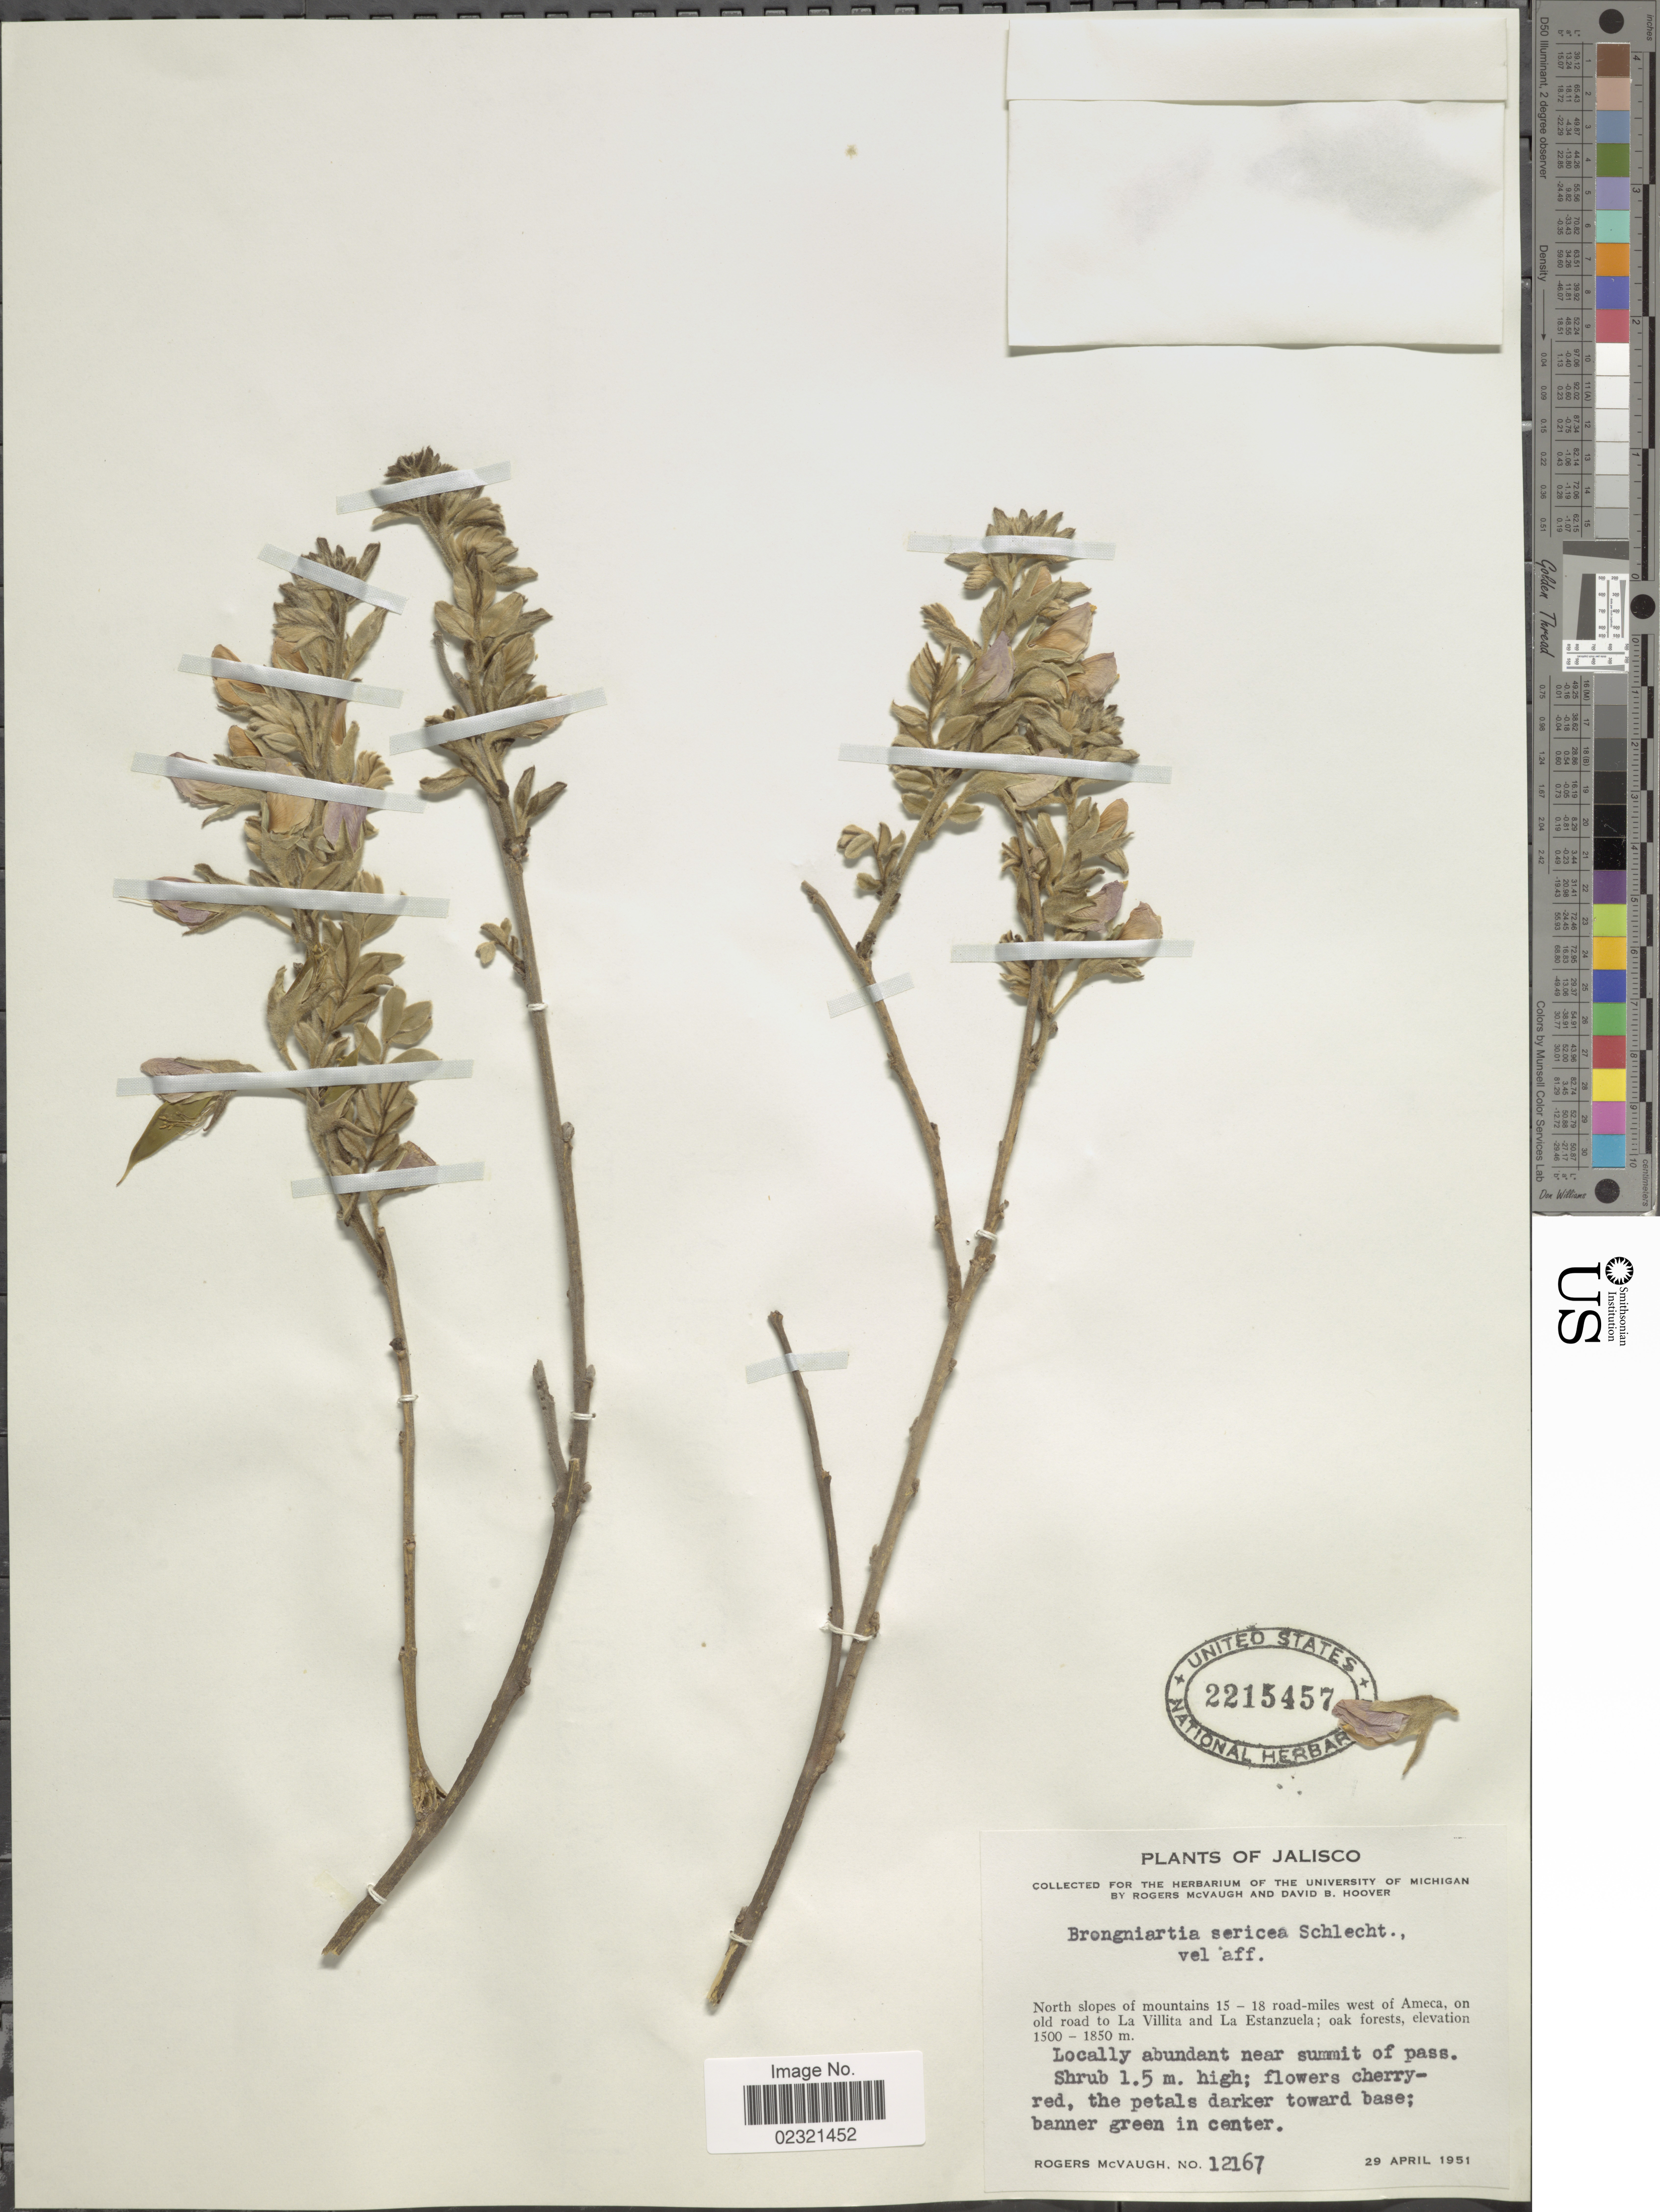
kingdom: Plantae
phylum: Tracheophyta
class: Magnoliopsida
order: Fabales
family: Fabaceae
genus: Brongniartia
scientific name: Brongniartia sericea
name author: Schltdl.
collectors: R. McVaugh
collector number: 12167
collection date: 1951-04-29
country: Mexico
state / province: Jalisco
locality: North slopes of mountains 15 -18 road-miles west of Ameca, on old road to La Villita and La Estanzuela.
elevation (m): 1500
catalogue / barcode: US 2215457